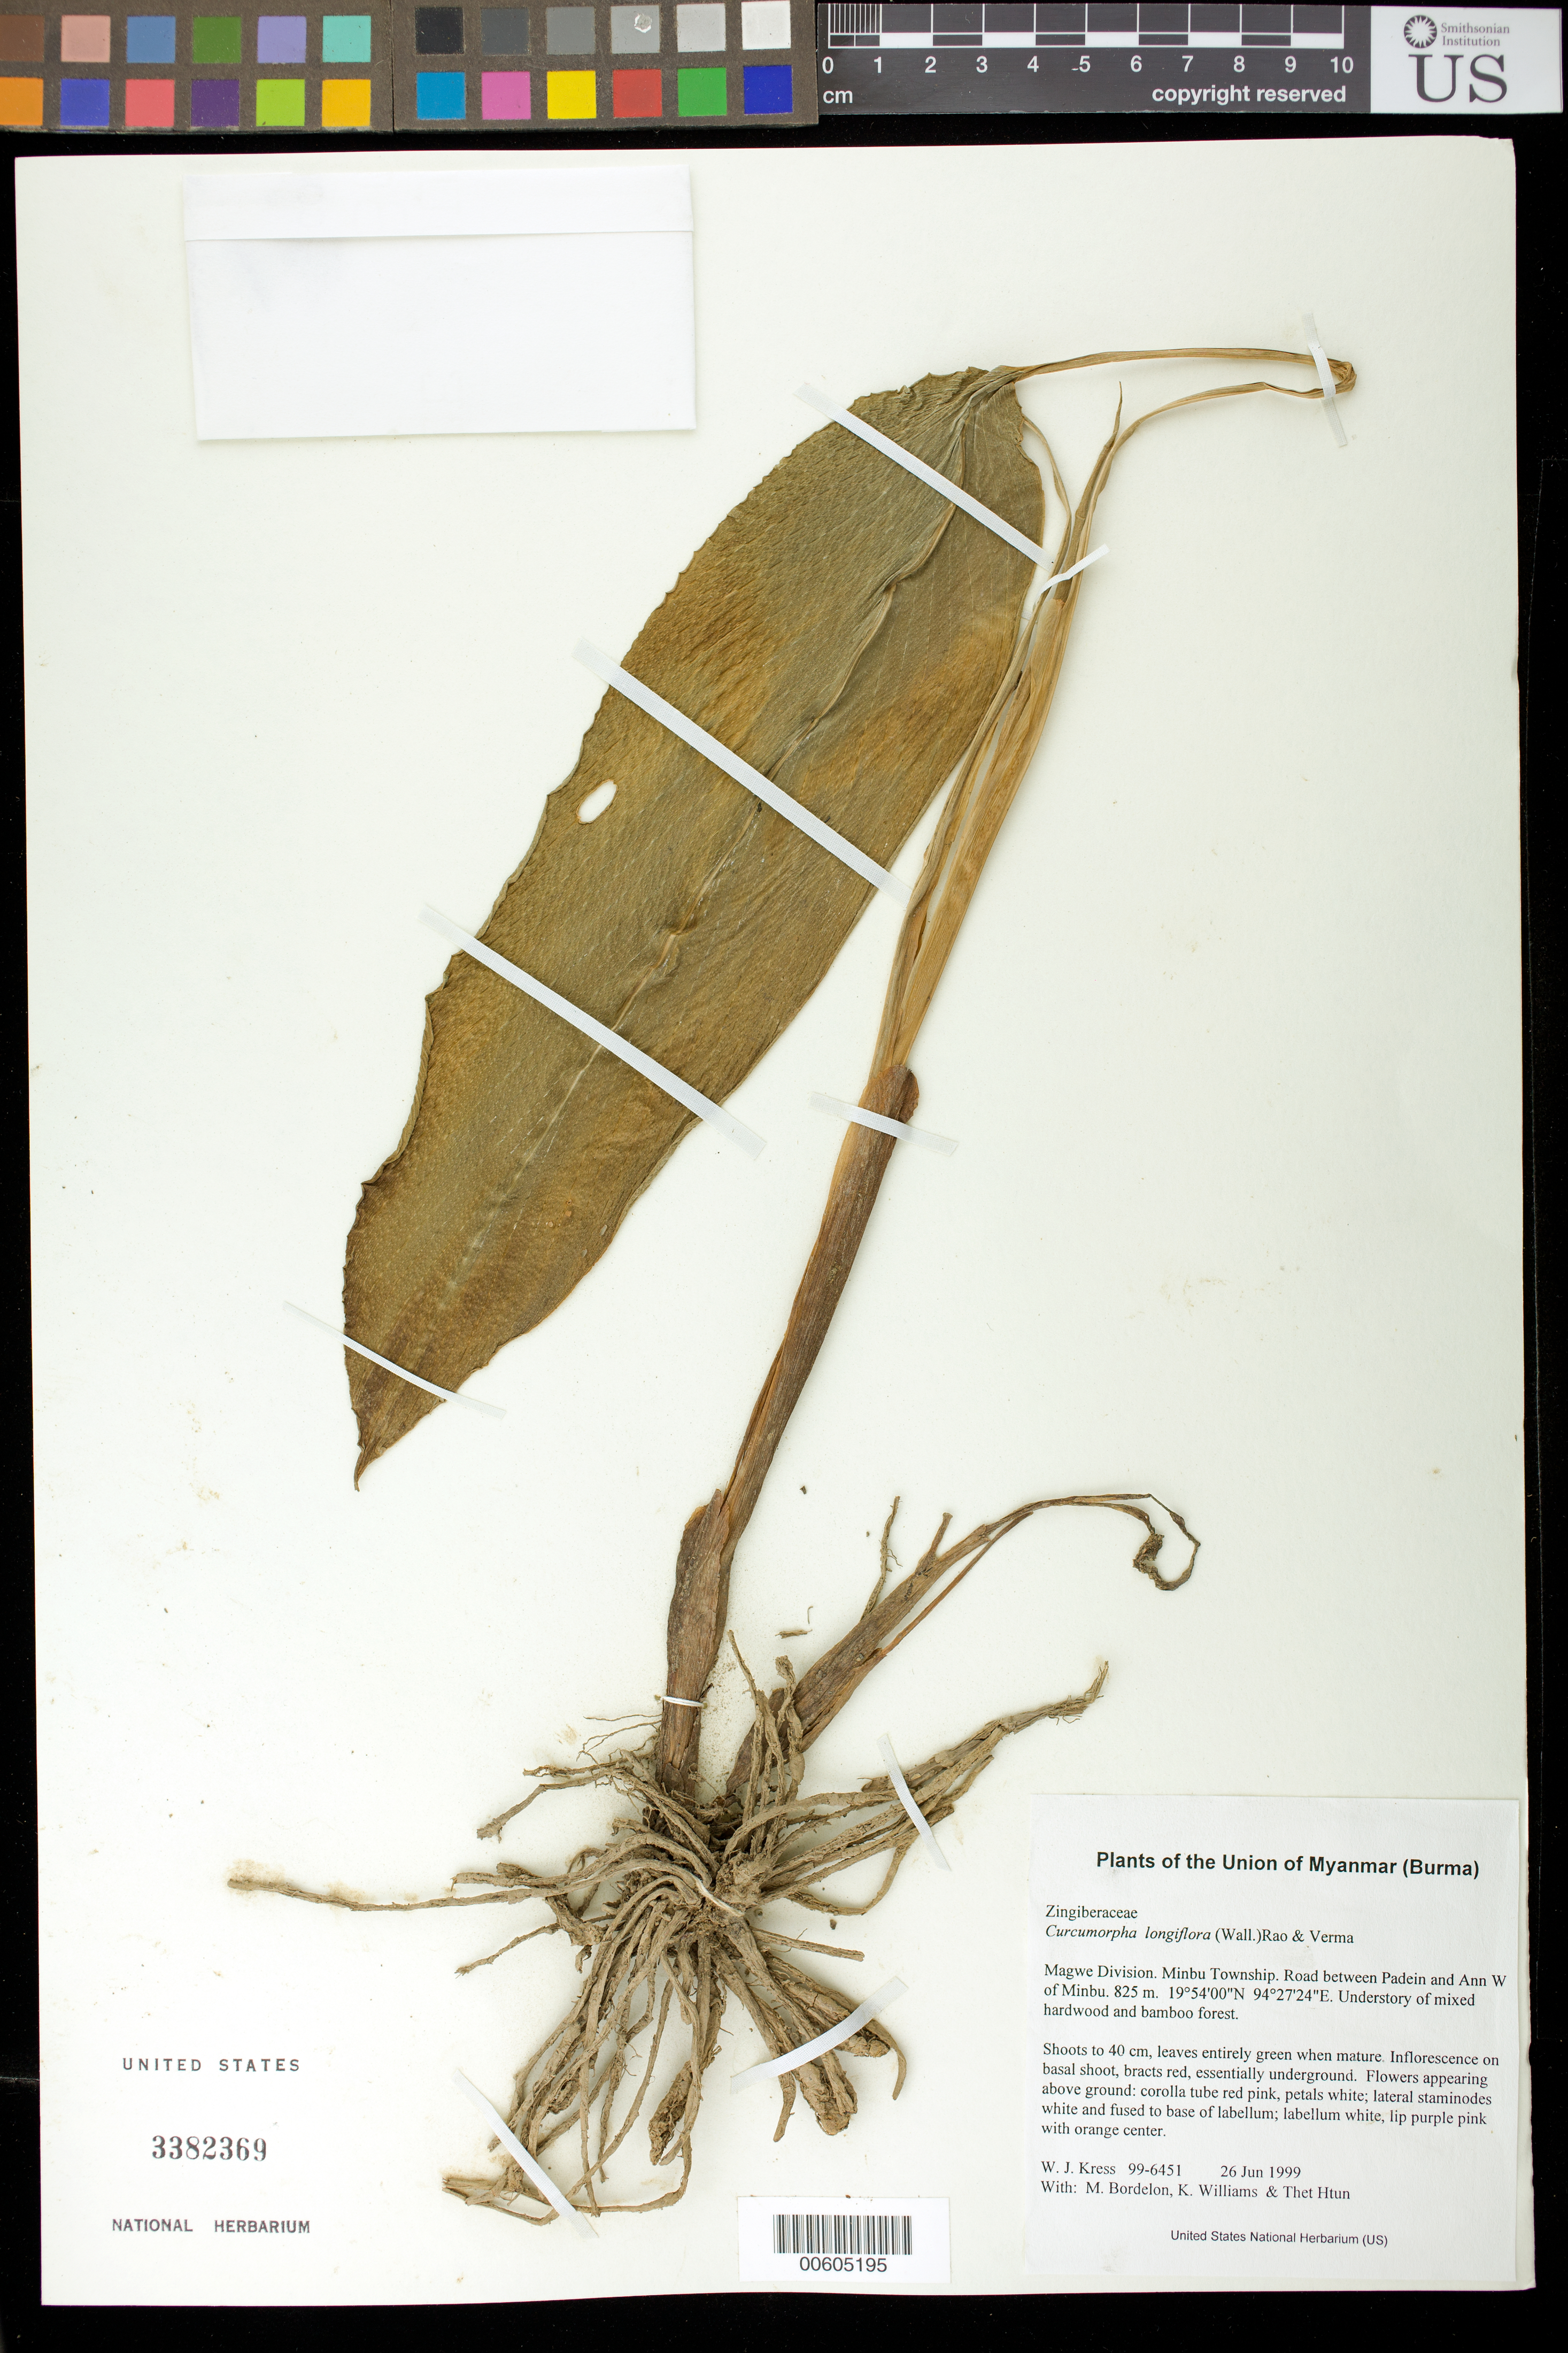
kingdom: Plantae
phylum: Tracheophyta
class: Liliopsida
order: Zingiberales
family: Zingiberaceae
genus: Boesenbergia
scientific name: Boesenbergia longiflora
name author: (Wall.) Kuntze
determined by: Strong, M. T., (US), Smithsonian Institution - National Museum of Natural History (UNITED STATES)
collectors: W. J. Kress, M. Bordelon, K. J. Williams & Thet Htun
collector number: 99-6451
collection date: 1999-06-26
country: Myanmar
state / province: Magway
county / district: Minbu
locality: Road between Padein and Ann, W of Minbu.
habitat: Understory of mixed hardwood and bamboo forest.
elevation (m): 825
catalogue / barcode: US 3382369